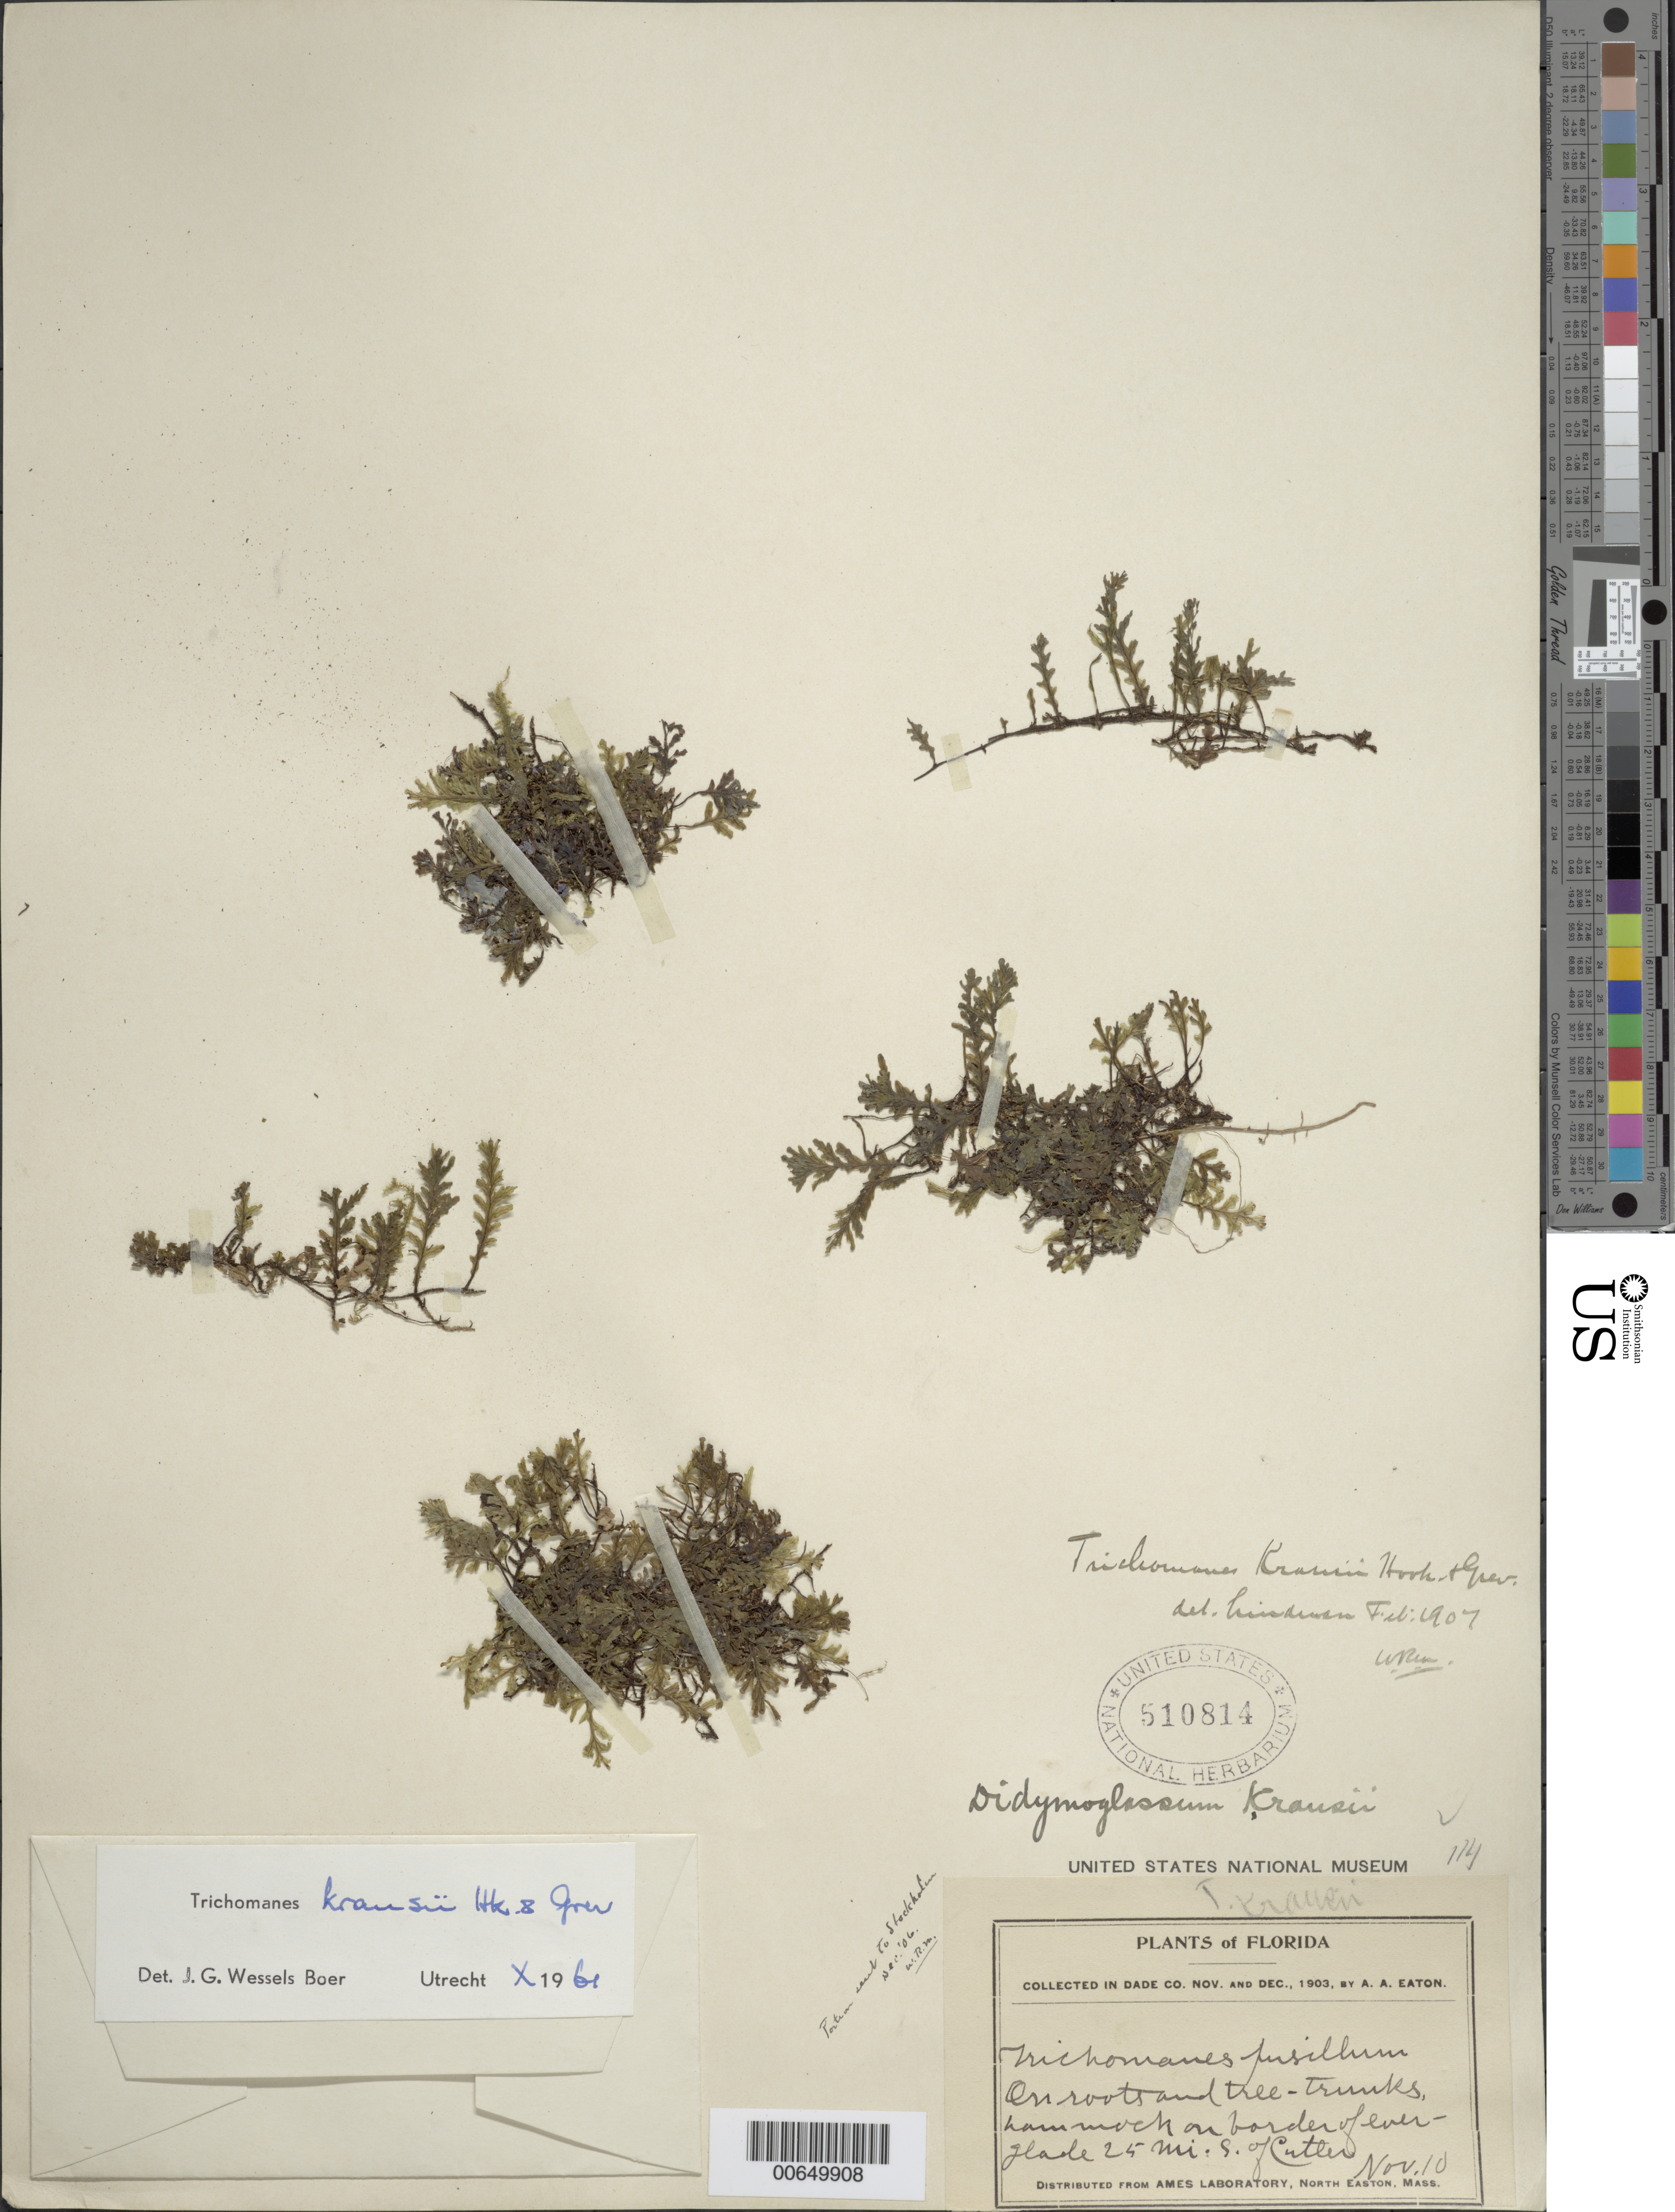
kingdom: Plantae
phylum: Tracheophyta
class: Polypodiopsida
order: Hymenophyllales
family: Hymenophyllaceae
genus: Didymoglossum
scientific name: Didymoglossum kraussii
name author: (Hook. & Grev.) C. Presl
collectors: A. A. Eaton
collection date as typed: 11 Oct 1903 or 10 Nov 1903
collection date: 1903-10-11 or 1903-11-10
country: United States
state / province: Florida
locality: Hammock on border of Everglades 25 mi S of Cutler.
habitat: On roots & tree trunks.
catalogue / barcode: US 510814